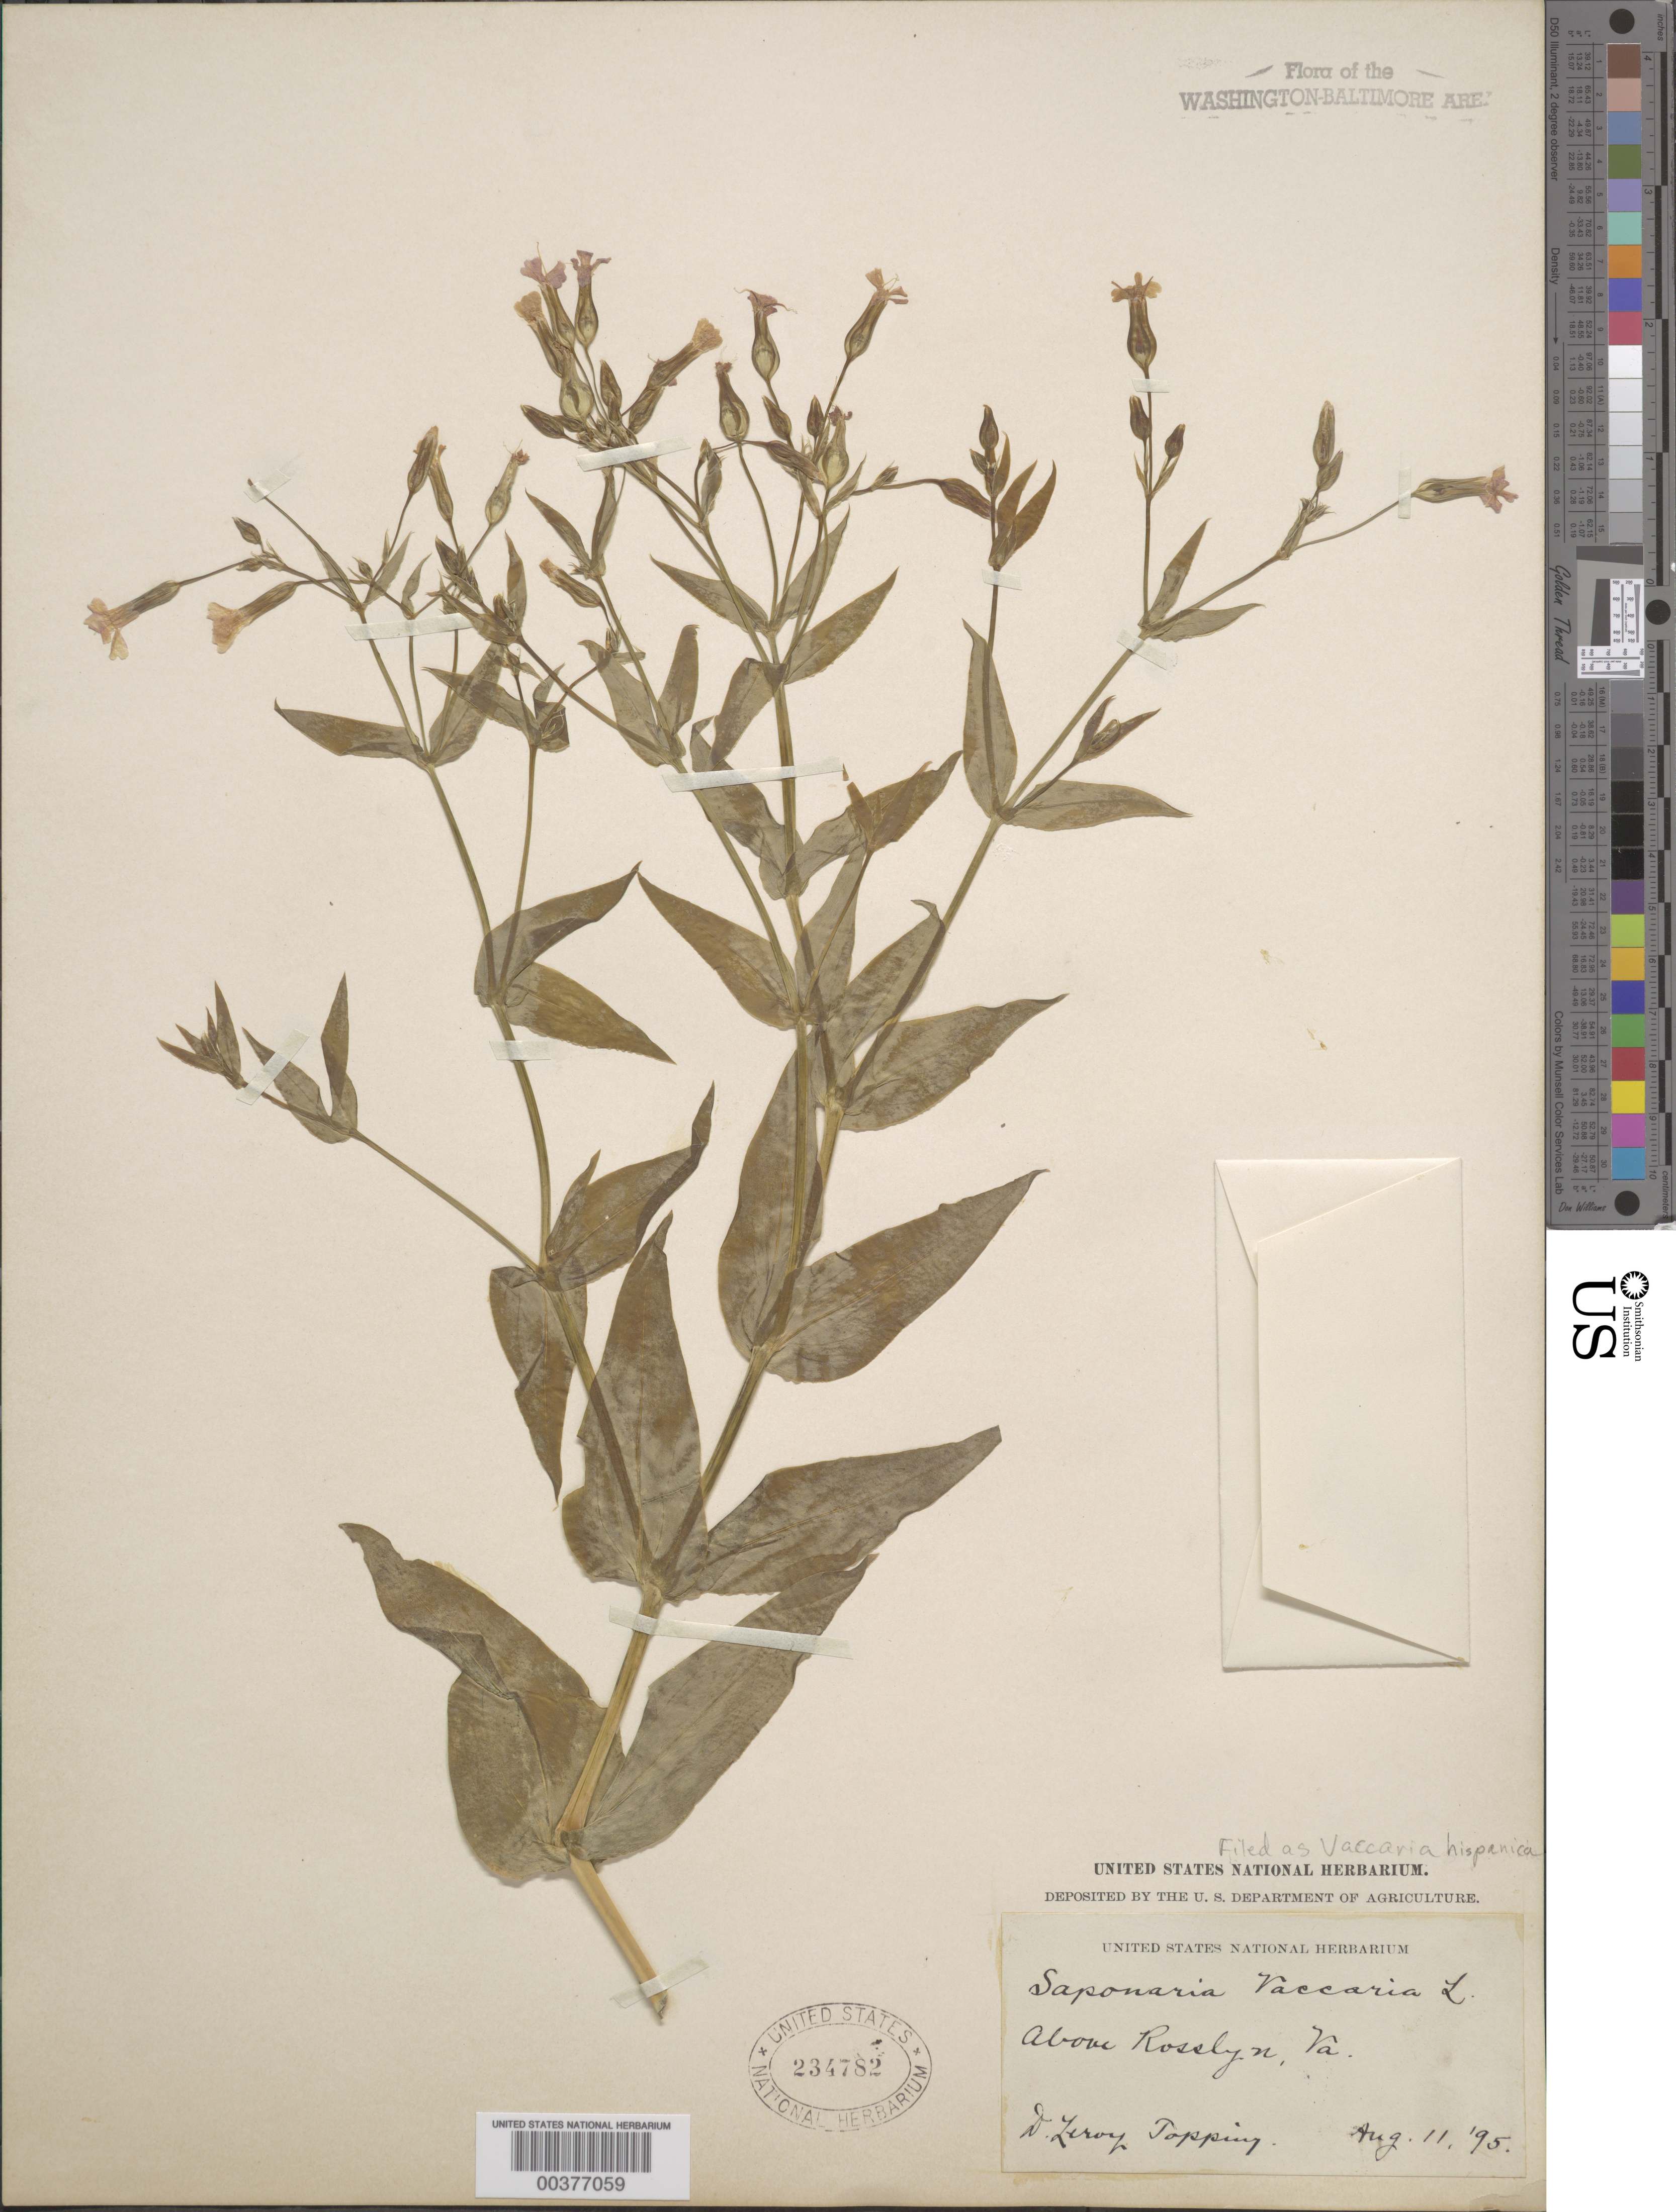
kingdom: Plantae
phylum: Tracheophyta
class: Magnoliopsida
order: Caryophyllales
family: Caryophyllaceae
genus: Vaccaria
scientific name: Vaccaria hispanica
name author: (Mill.) Rauschert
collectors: D. L. Topping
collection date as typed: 11 Aug 1895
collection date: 1895-08-11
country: United States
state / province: Virginia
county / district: Arlington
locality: Above Rosslyn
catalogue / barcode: US 234782